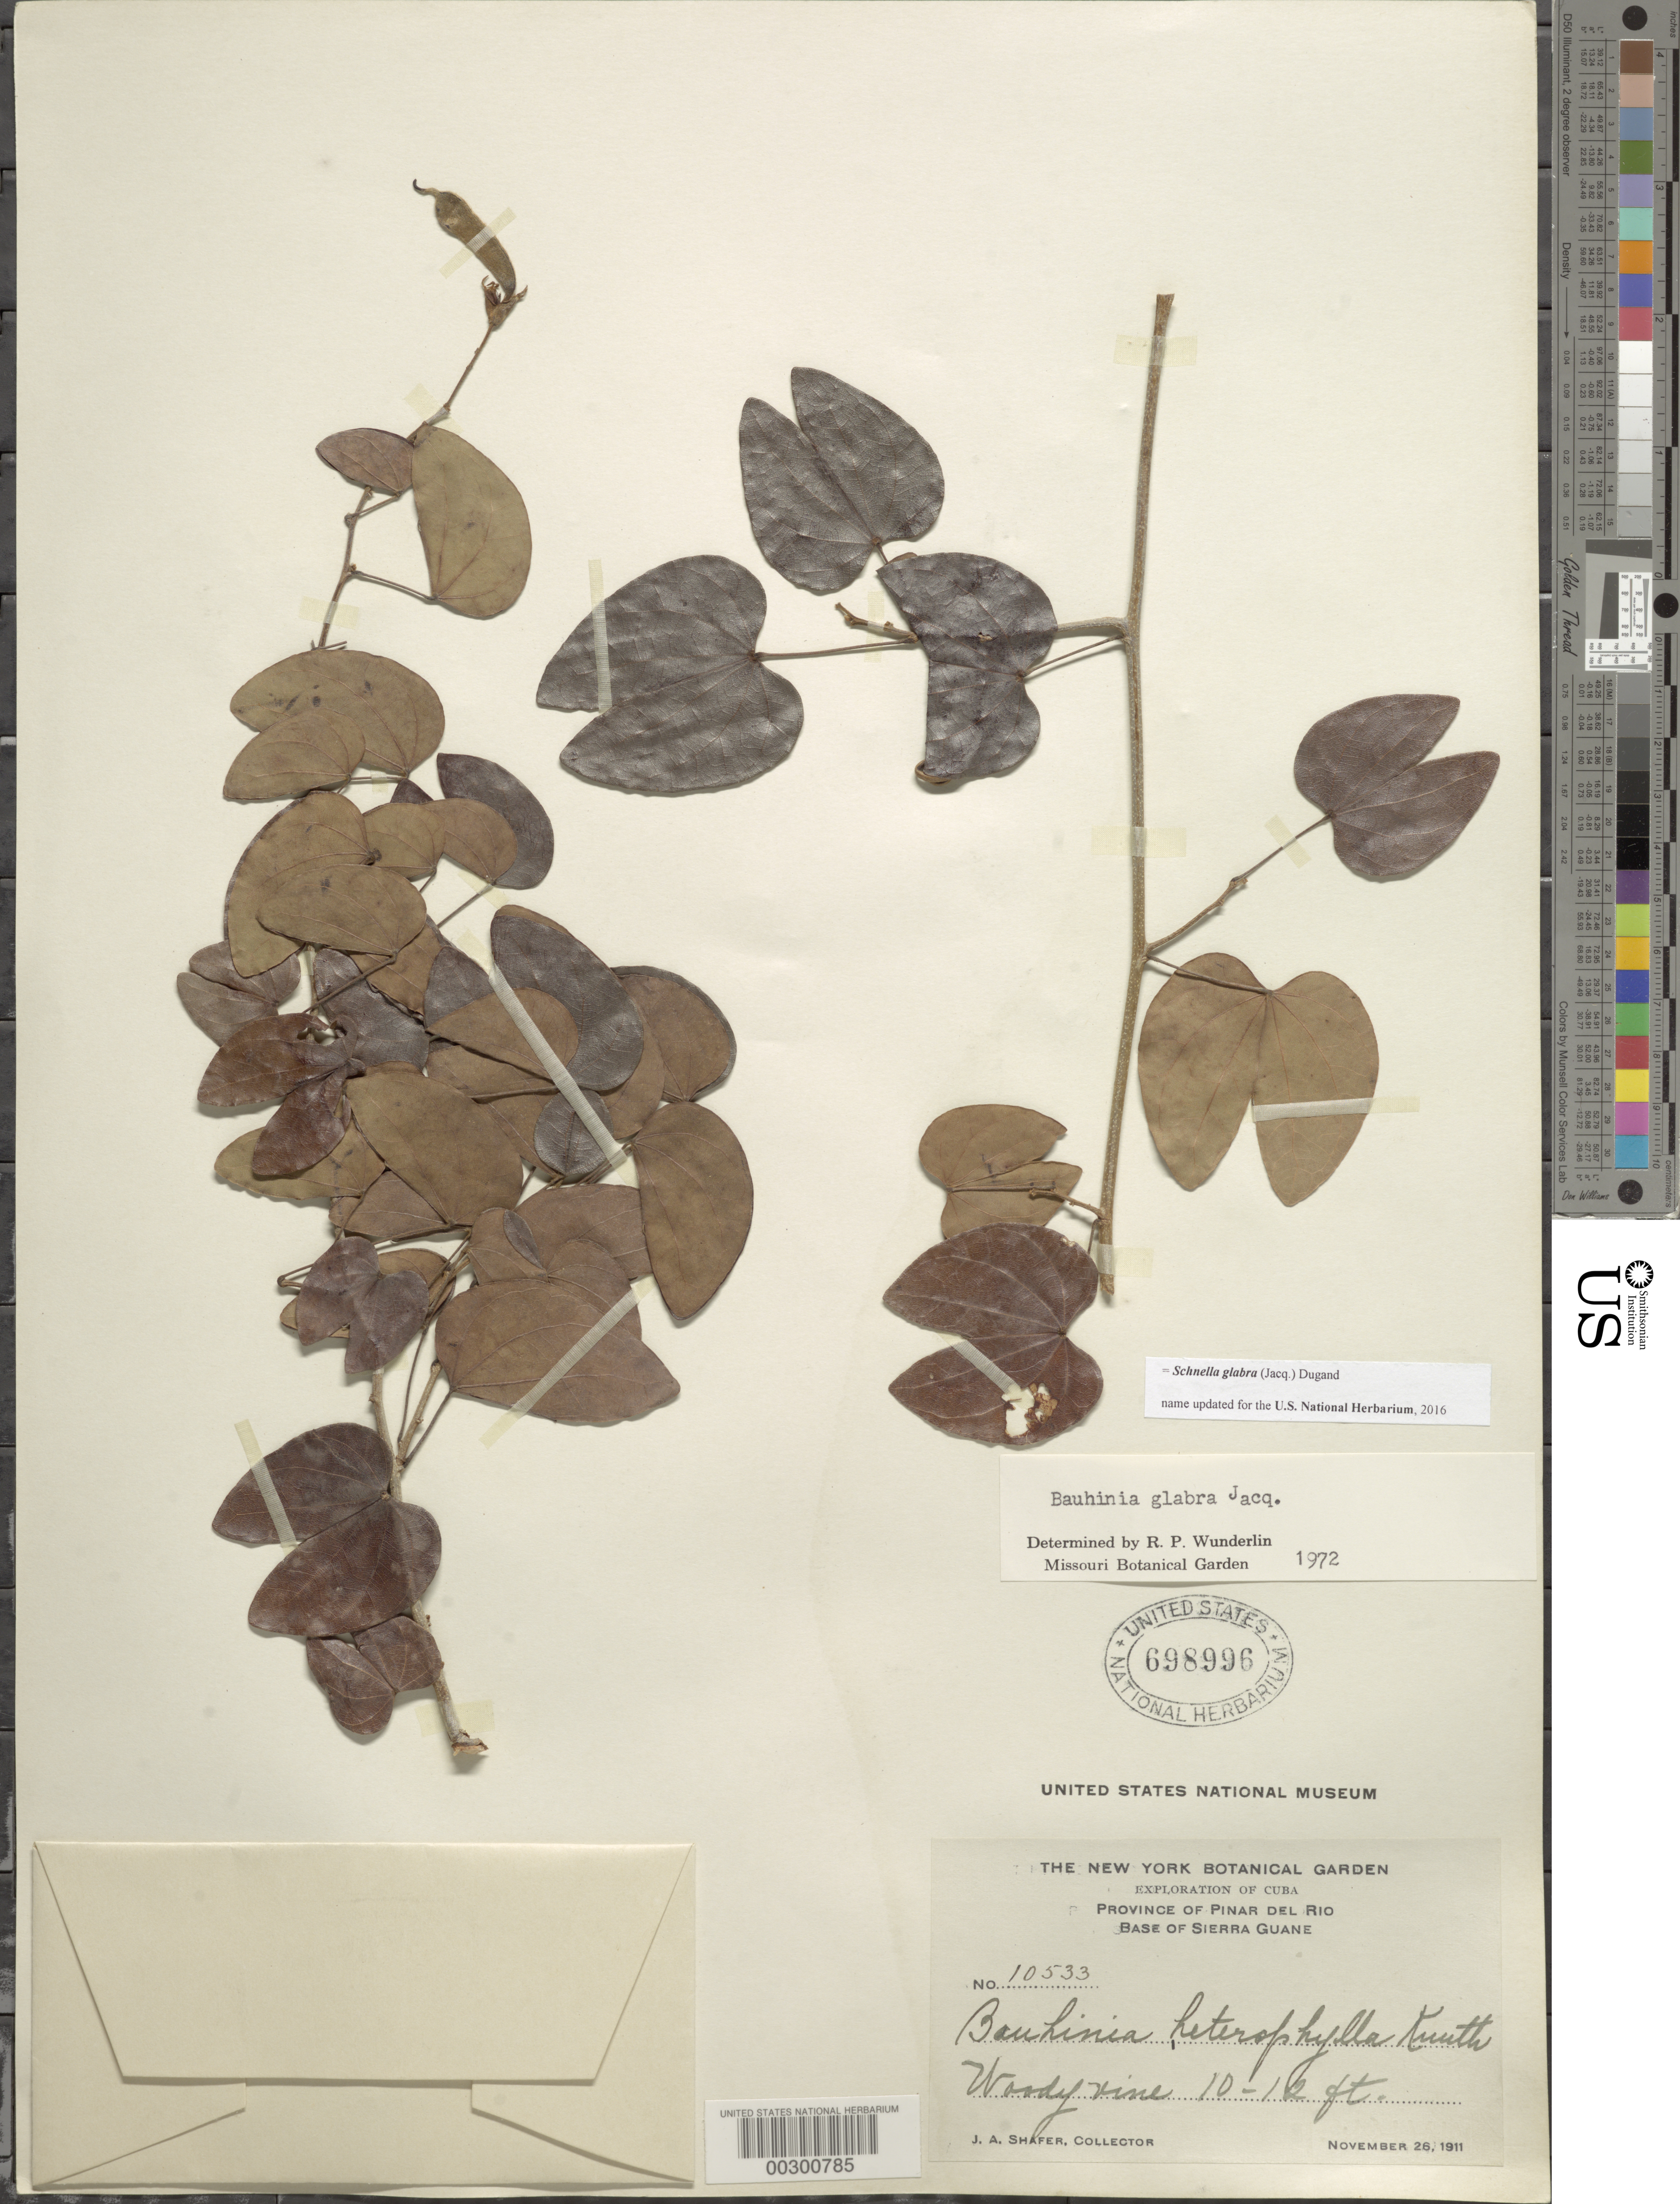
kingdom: Plantae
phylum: Tracheophyta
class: Magnoliopsida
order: Fabales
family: Fabaceae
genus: Schnella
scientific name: Schnella glabra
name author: (Jacq.) Dugand G.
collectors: J. A. Shafer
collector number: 10533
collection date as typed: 26 Nov 1911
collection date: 1911-11-26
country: Cuba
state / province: Pinar del Río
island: Greater Antilles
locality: Base of sierra guane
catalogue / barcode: US 698996